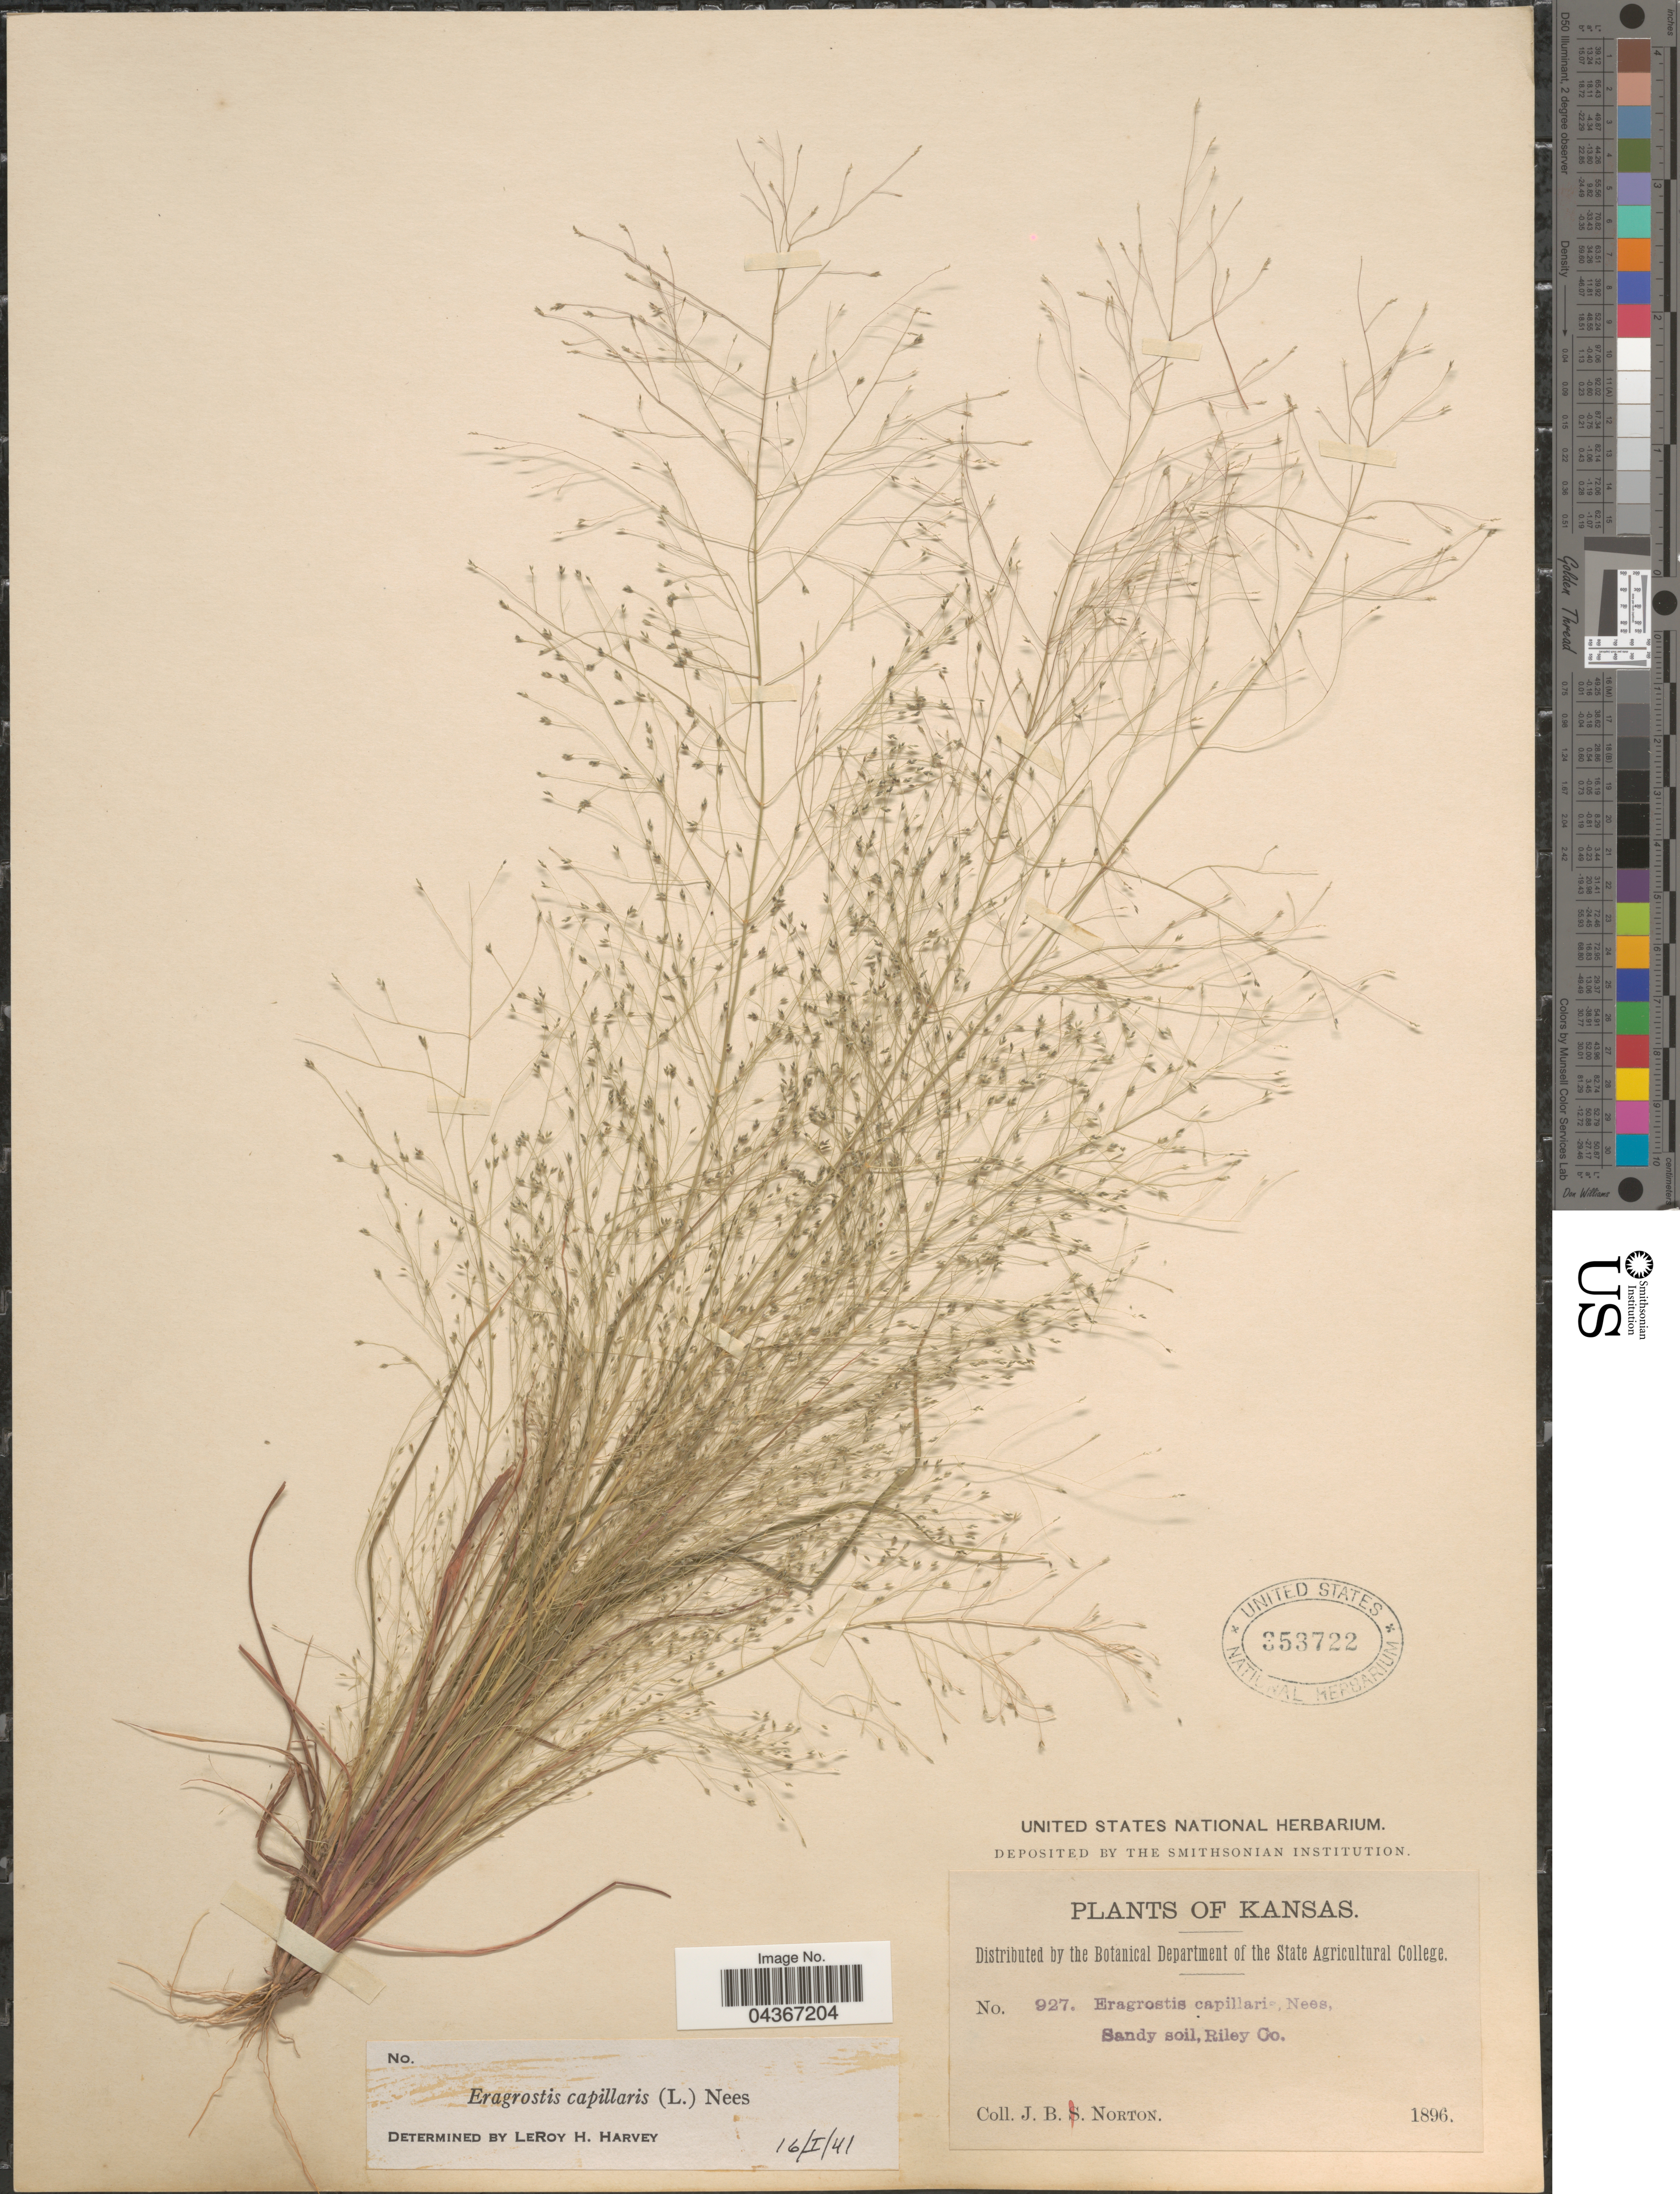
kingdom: Plantae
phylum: Tracheophyta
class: Liliopsida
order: Poales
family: Poaceae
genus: Eragrostis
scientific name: Eragrostis capillaris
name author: (L.) Nees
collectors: J. B. Norton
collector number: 927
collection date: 1896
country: United States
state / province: Kansas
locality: Riley Co.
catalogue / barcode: US 353722